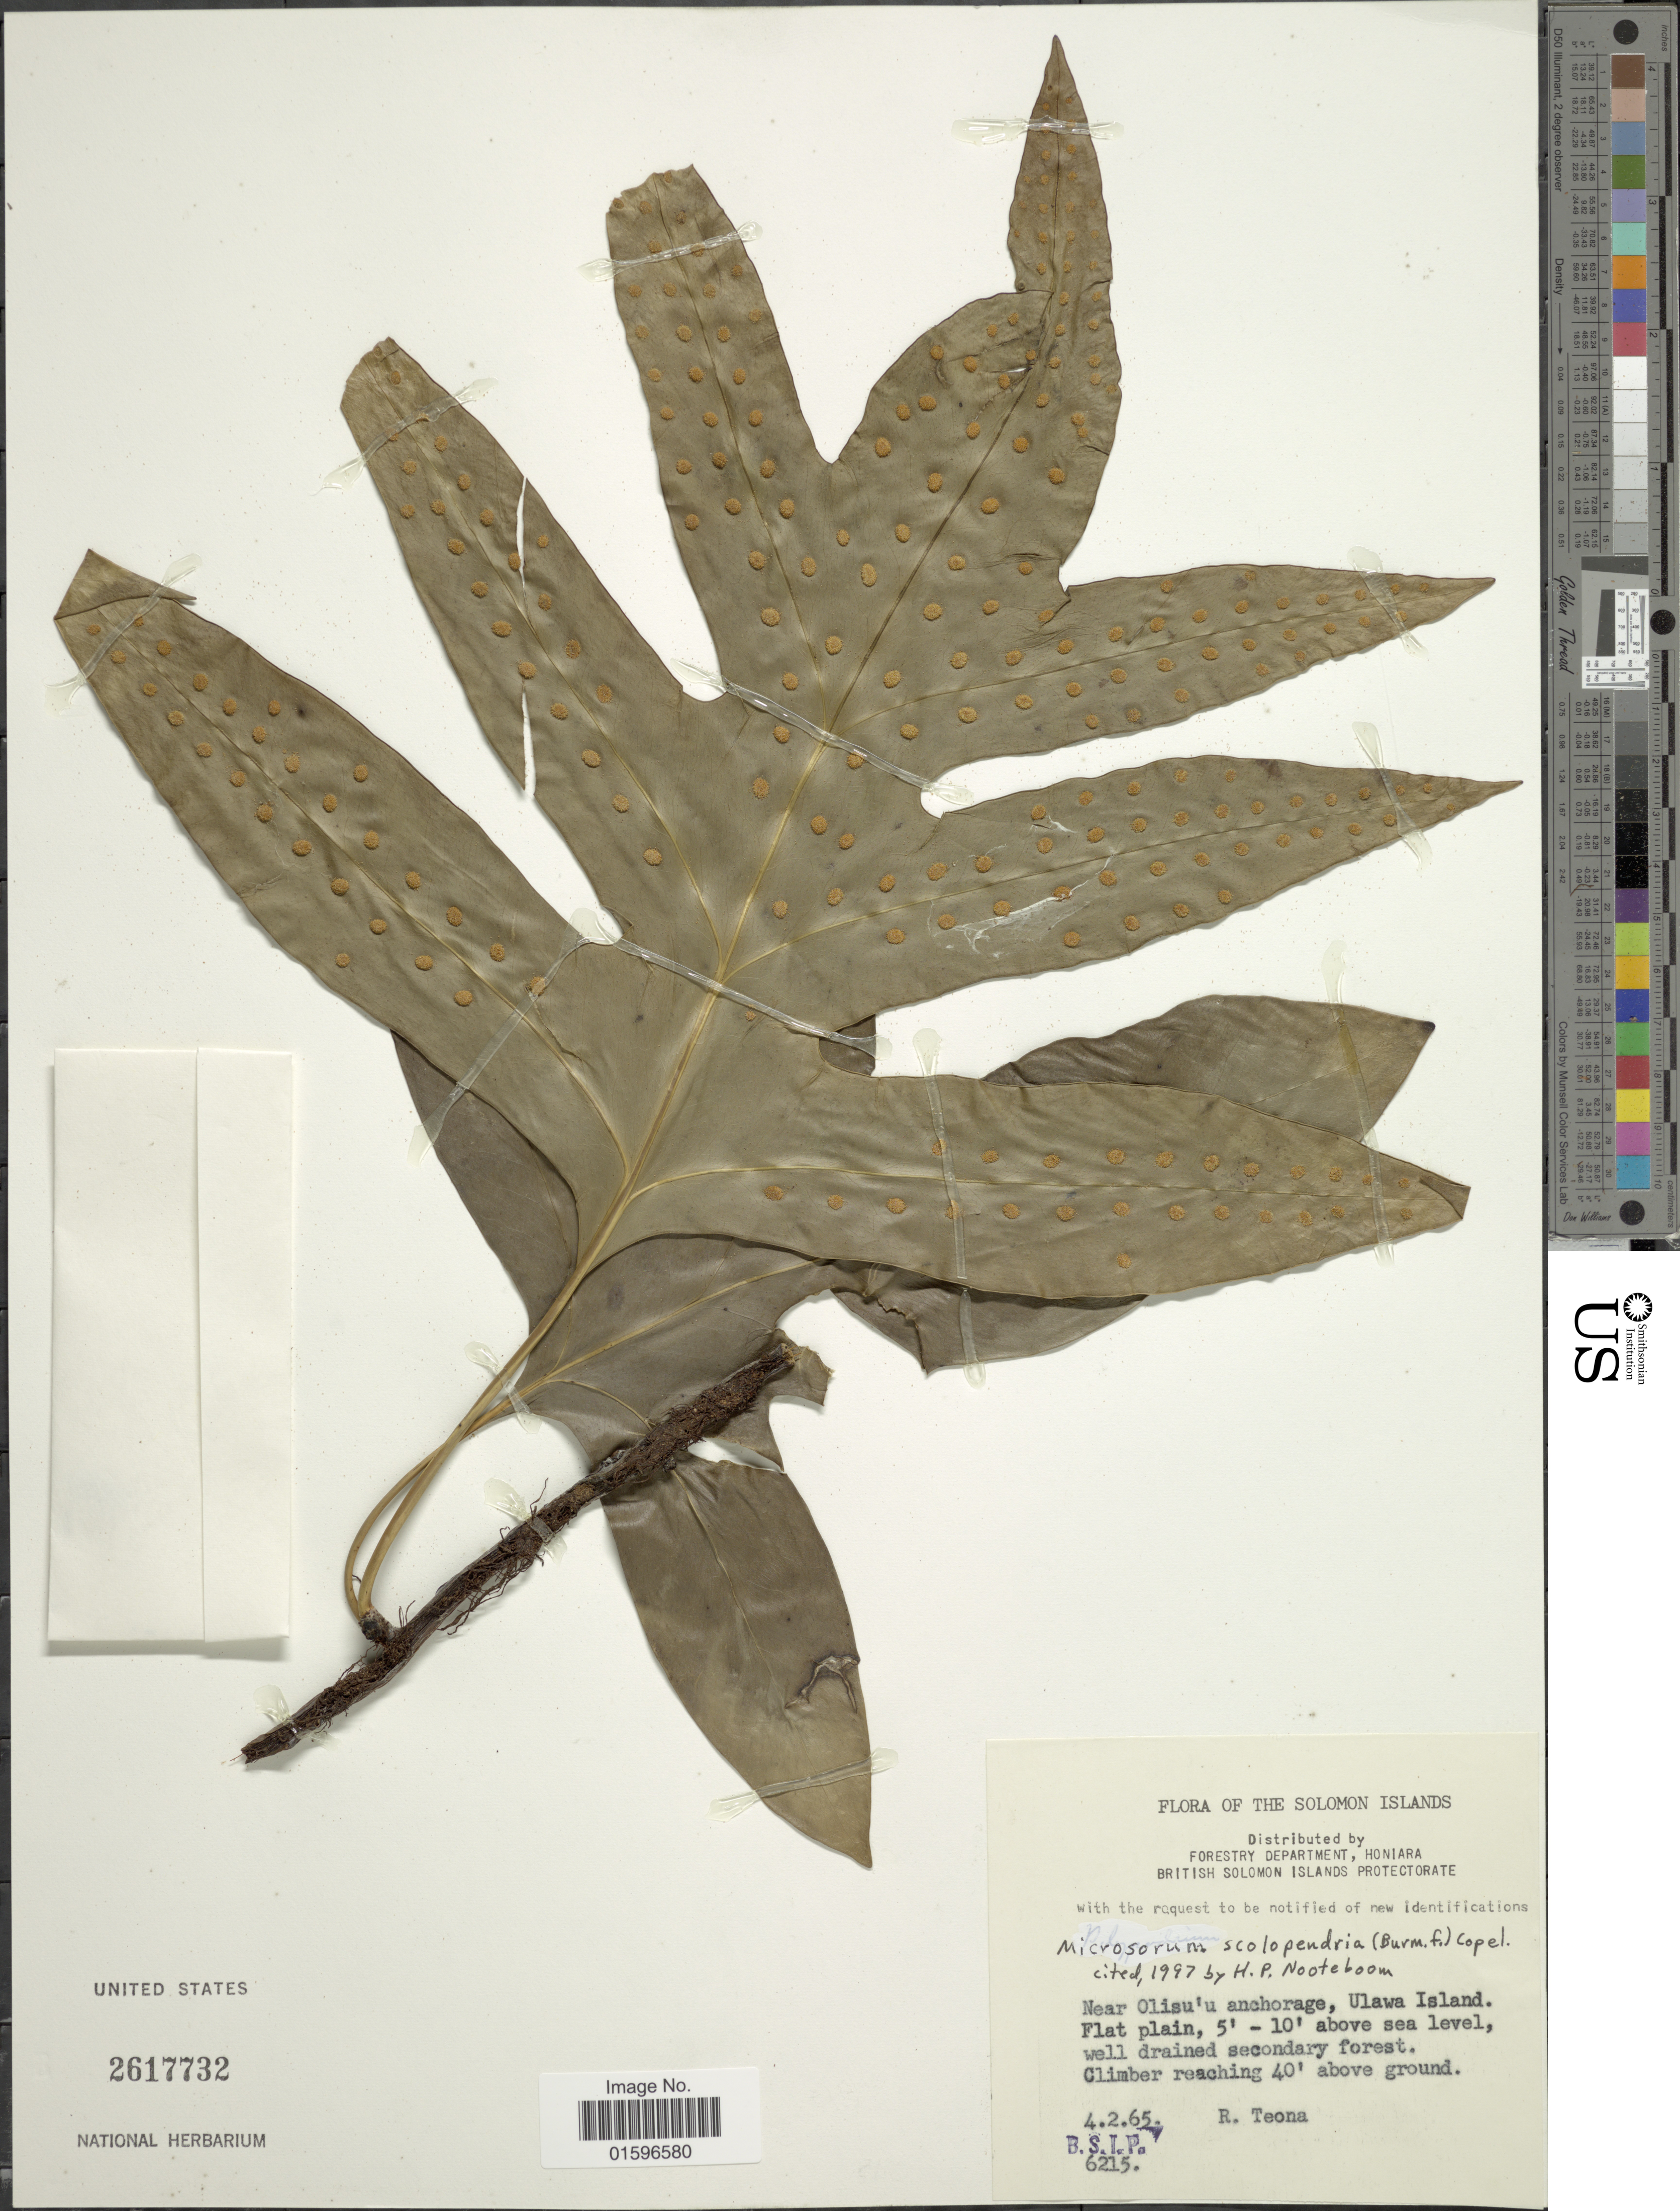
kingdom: Plantae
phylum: Tracheophyta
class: Polypodiopsida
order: Polypodiales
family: Polypodiaceae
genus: Polypodium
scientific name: Polypodium scolopendria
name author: Burm. f.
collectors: R. Teona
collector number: B. S. I. P. 6215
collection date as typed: Transcribed d/m/y: 4/2/65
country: Solomon Islands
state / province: Solomon Islands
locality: Solomon islands, near Olisu'u achorage, Ulawa Island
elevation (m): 2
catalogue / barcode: US 2617732